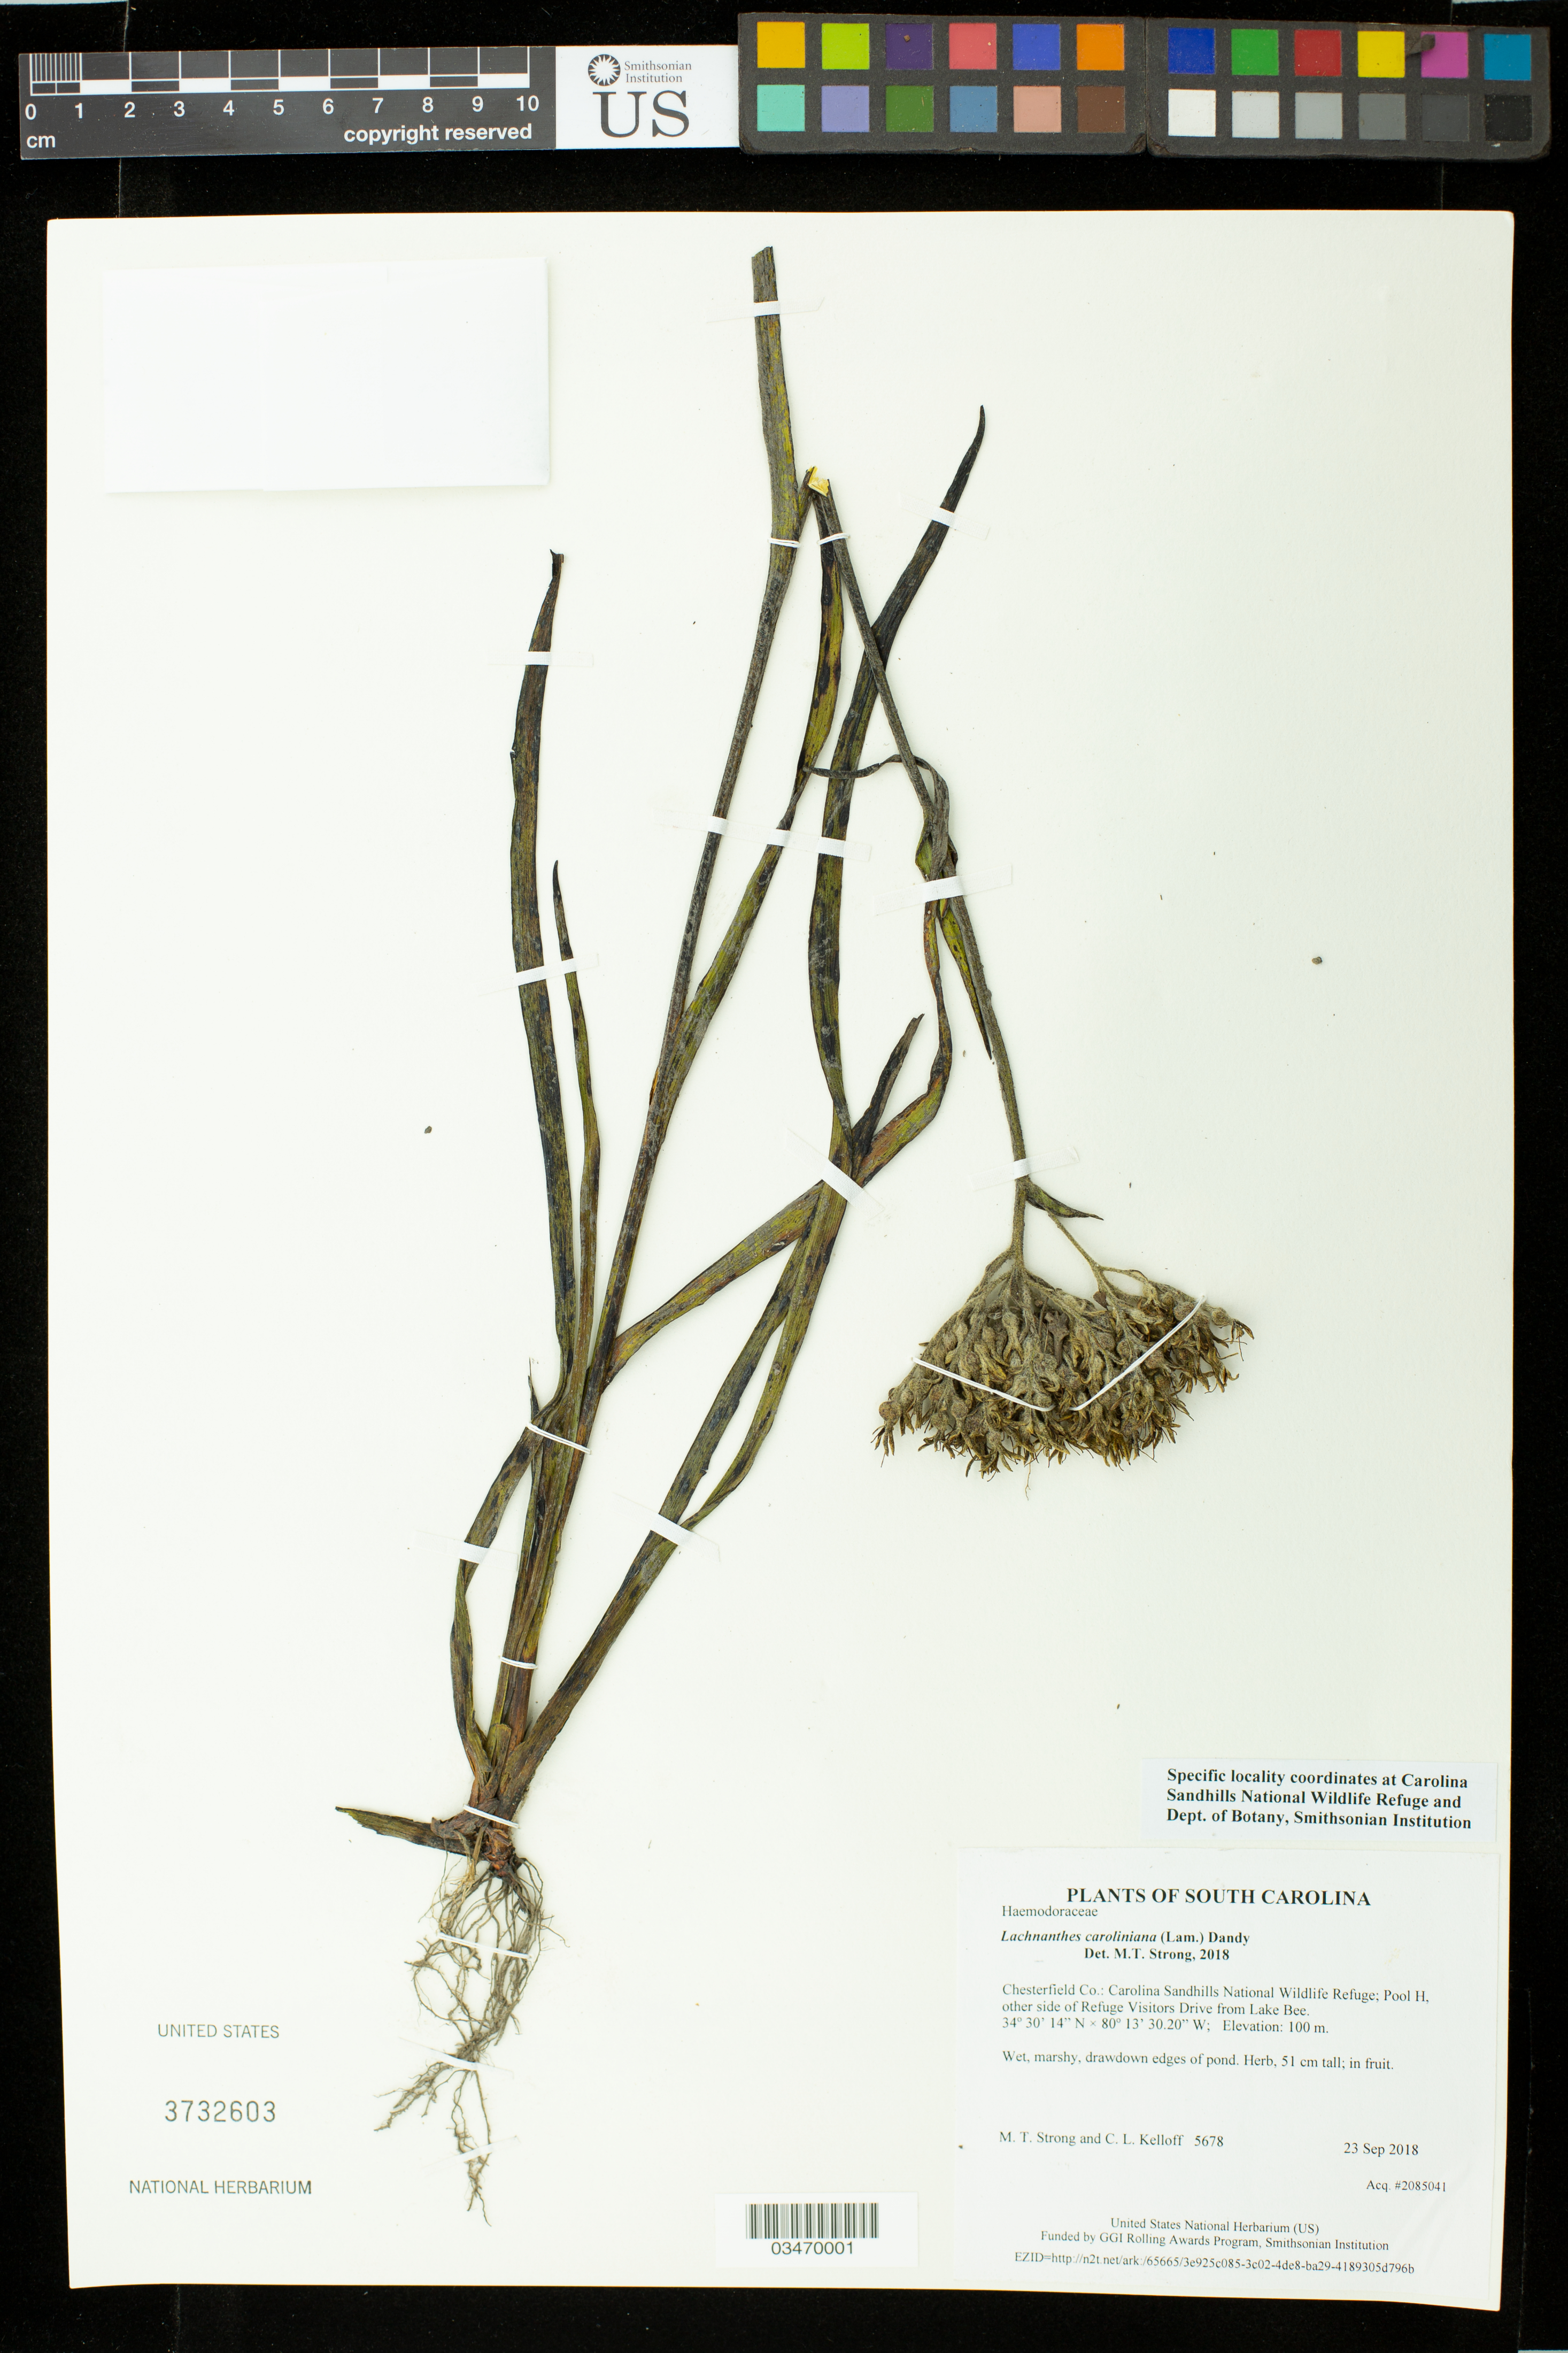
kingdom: Plantae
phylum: Tracheophyta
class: Liliopsida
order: Commelinales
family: Haemodoraceae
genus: Lachnanthes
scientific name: Lachnanthes caroliniana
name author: (Lam.) Dandy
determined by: Strong, M. T., (US), Smithsonian Institution - National Museum of Natural History (UNITED STATES)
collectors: M. T. Strong & C. L. Kelloff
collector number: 5678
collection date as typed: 23 Sep 2018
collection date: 2018-09-23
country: United States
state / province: South Carolina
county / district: Chesterfield Co.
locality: Carolina Sandhills National Wildlife Refuge; Pool H, other side of Refuge Visitors Drive from Lake Bee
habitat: Wet, marshy, drawdown edges of pond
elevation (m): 100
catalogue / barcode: US 3732603